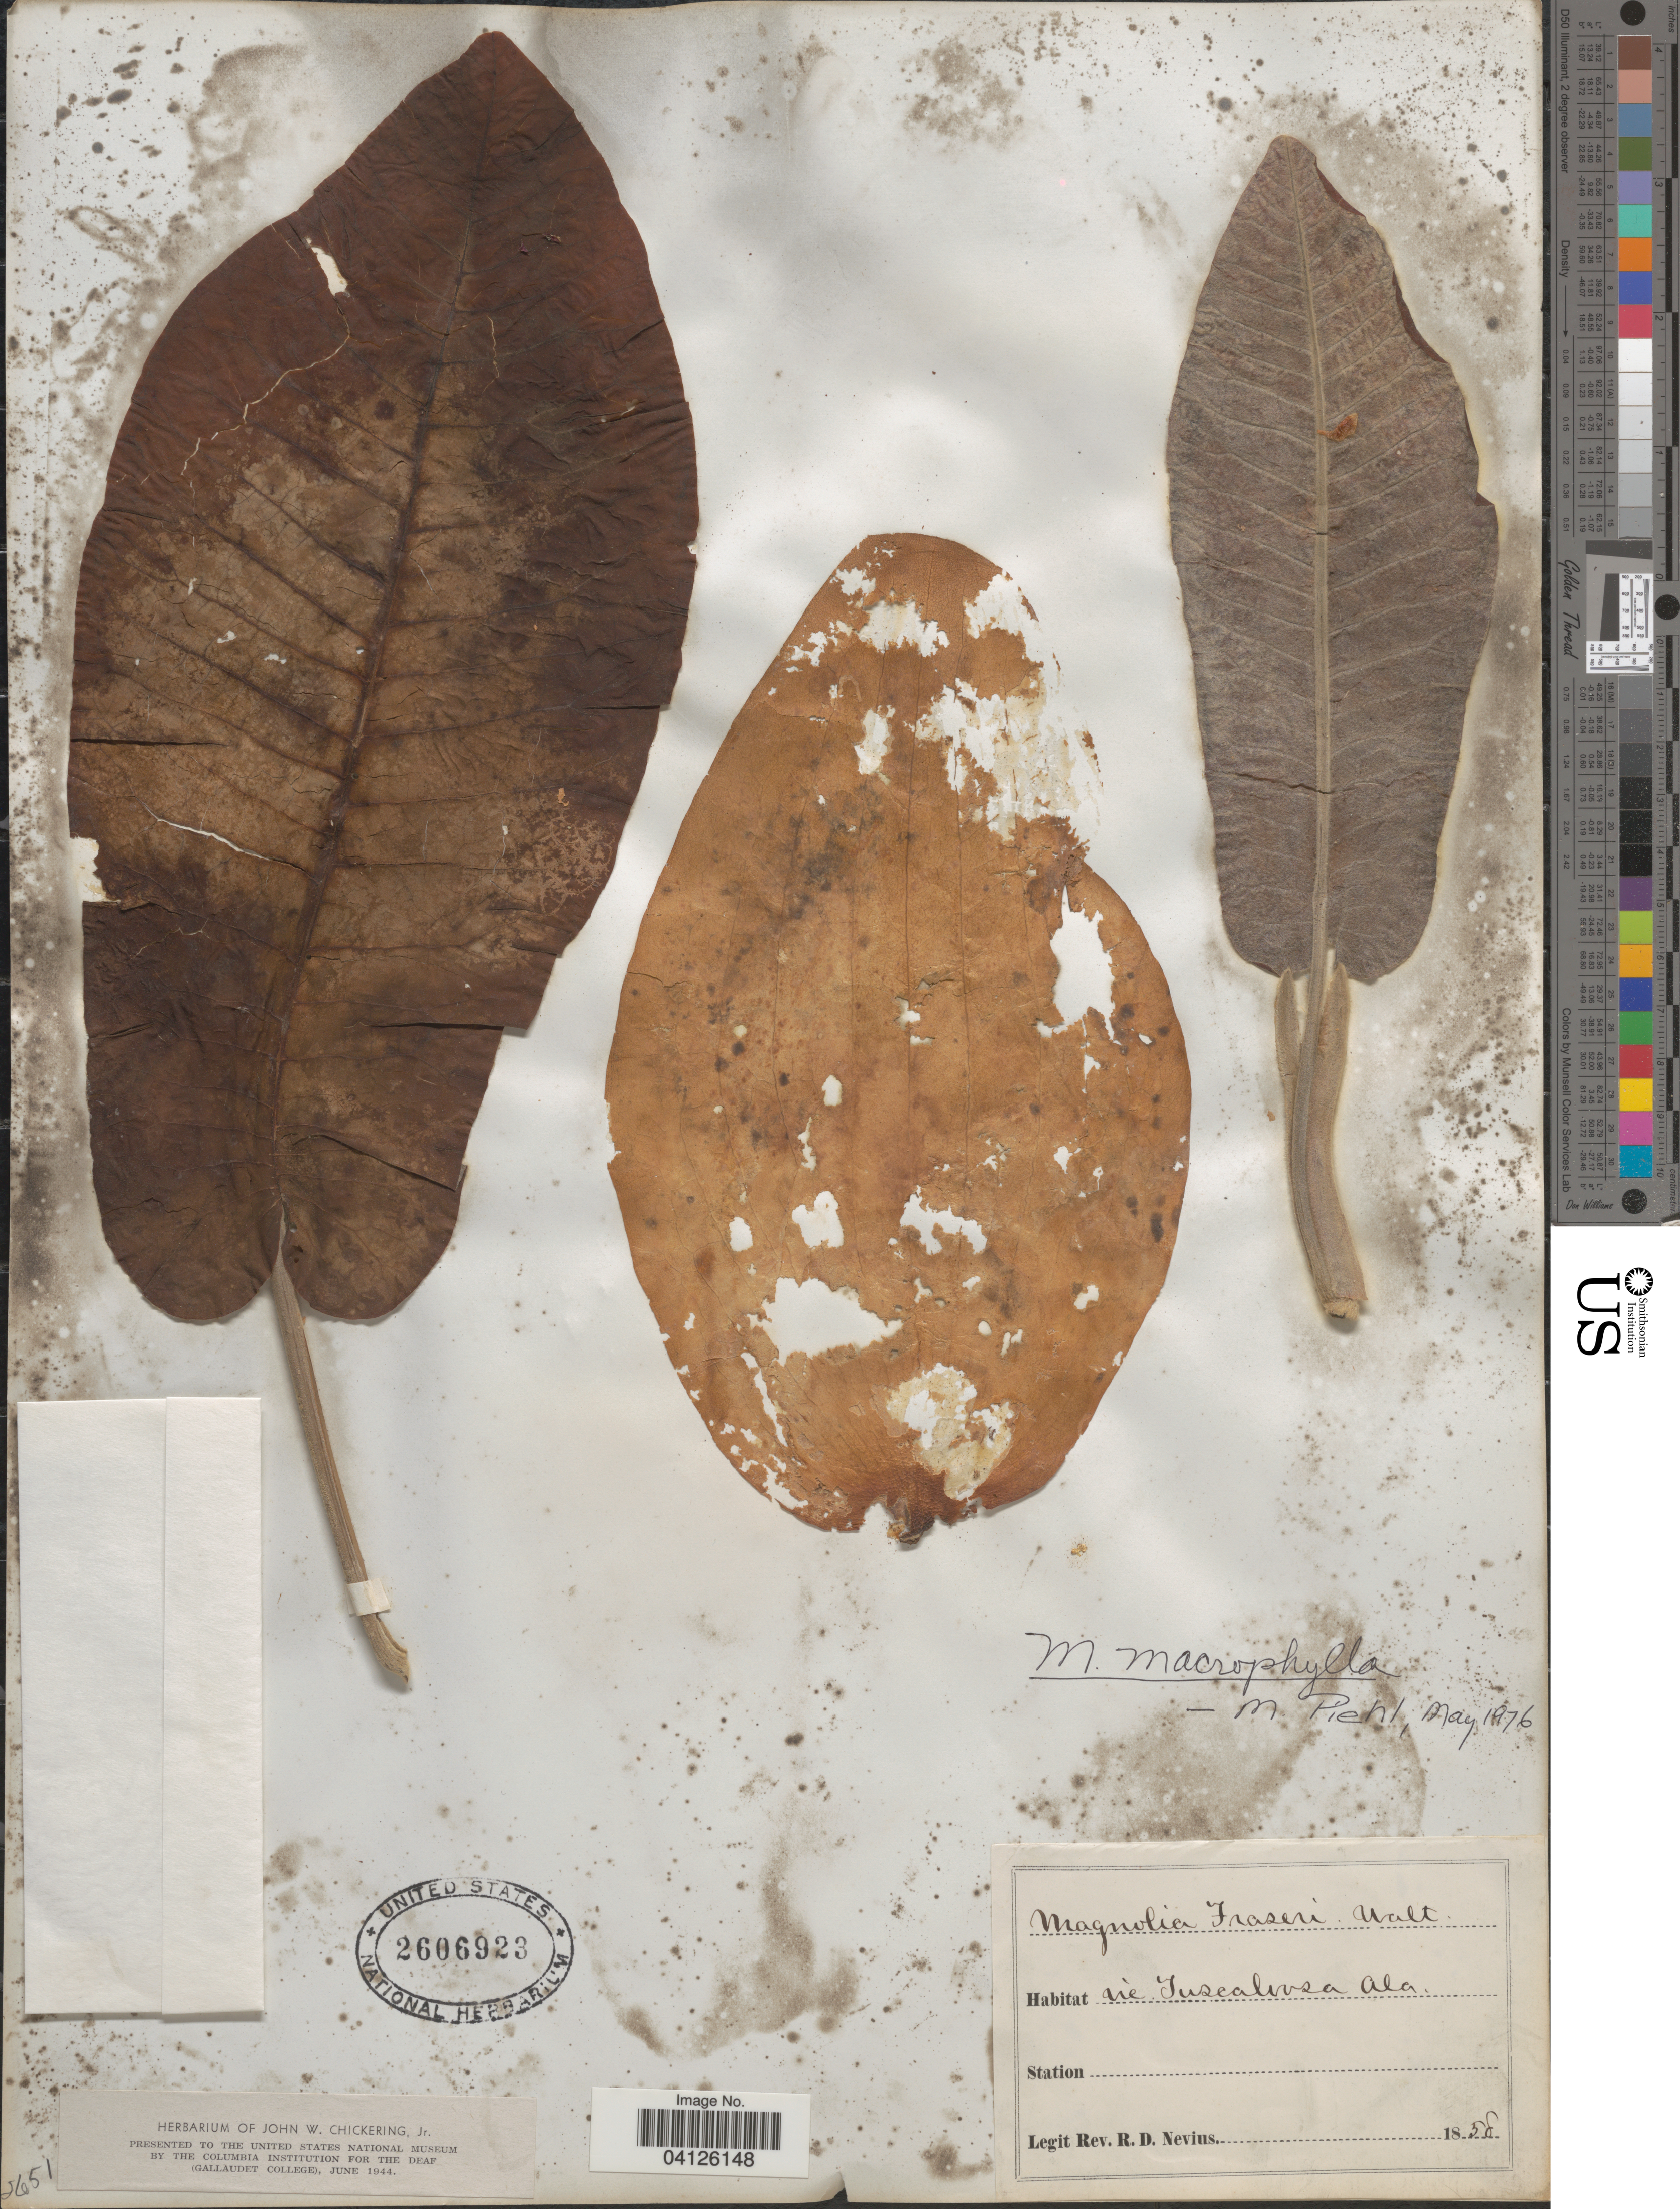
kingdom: Plantae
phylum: Tracheophyta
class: Magnoliopsida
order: Magnoliales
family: Magnoliaceae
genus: Magnolia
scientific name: Magnolia macrophylla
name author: Michx.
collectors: R. D. Nevins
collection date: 1858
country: United States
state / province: Alabama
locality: In Tuscaloosa.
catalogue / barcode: US 2606923